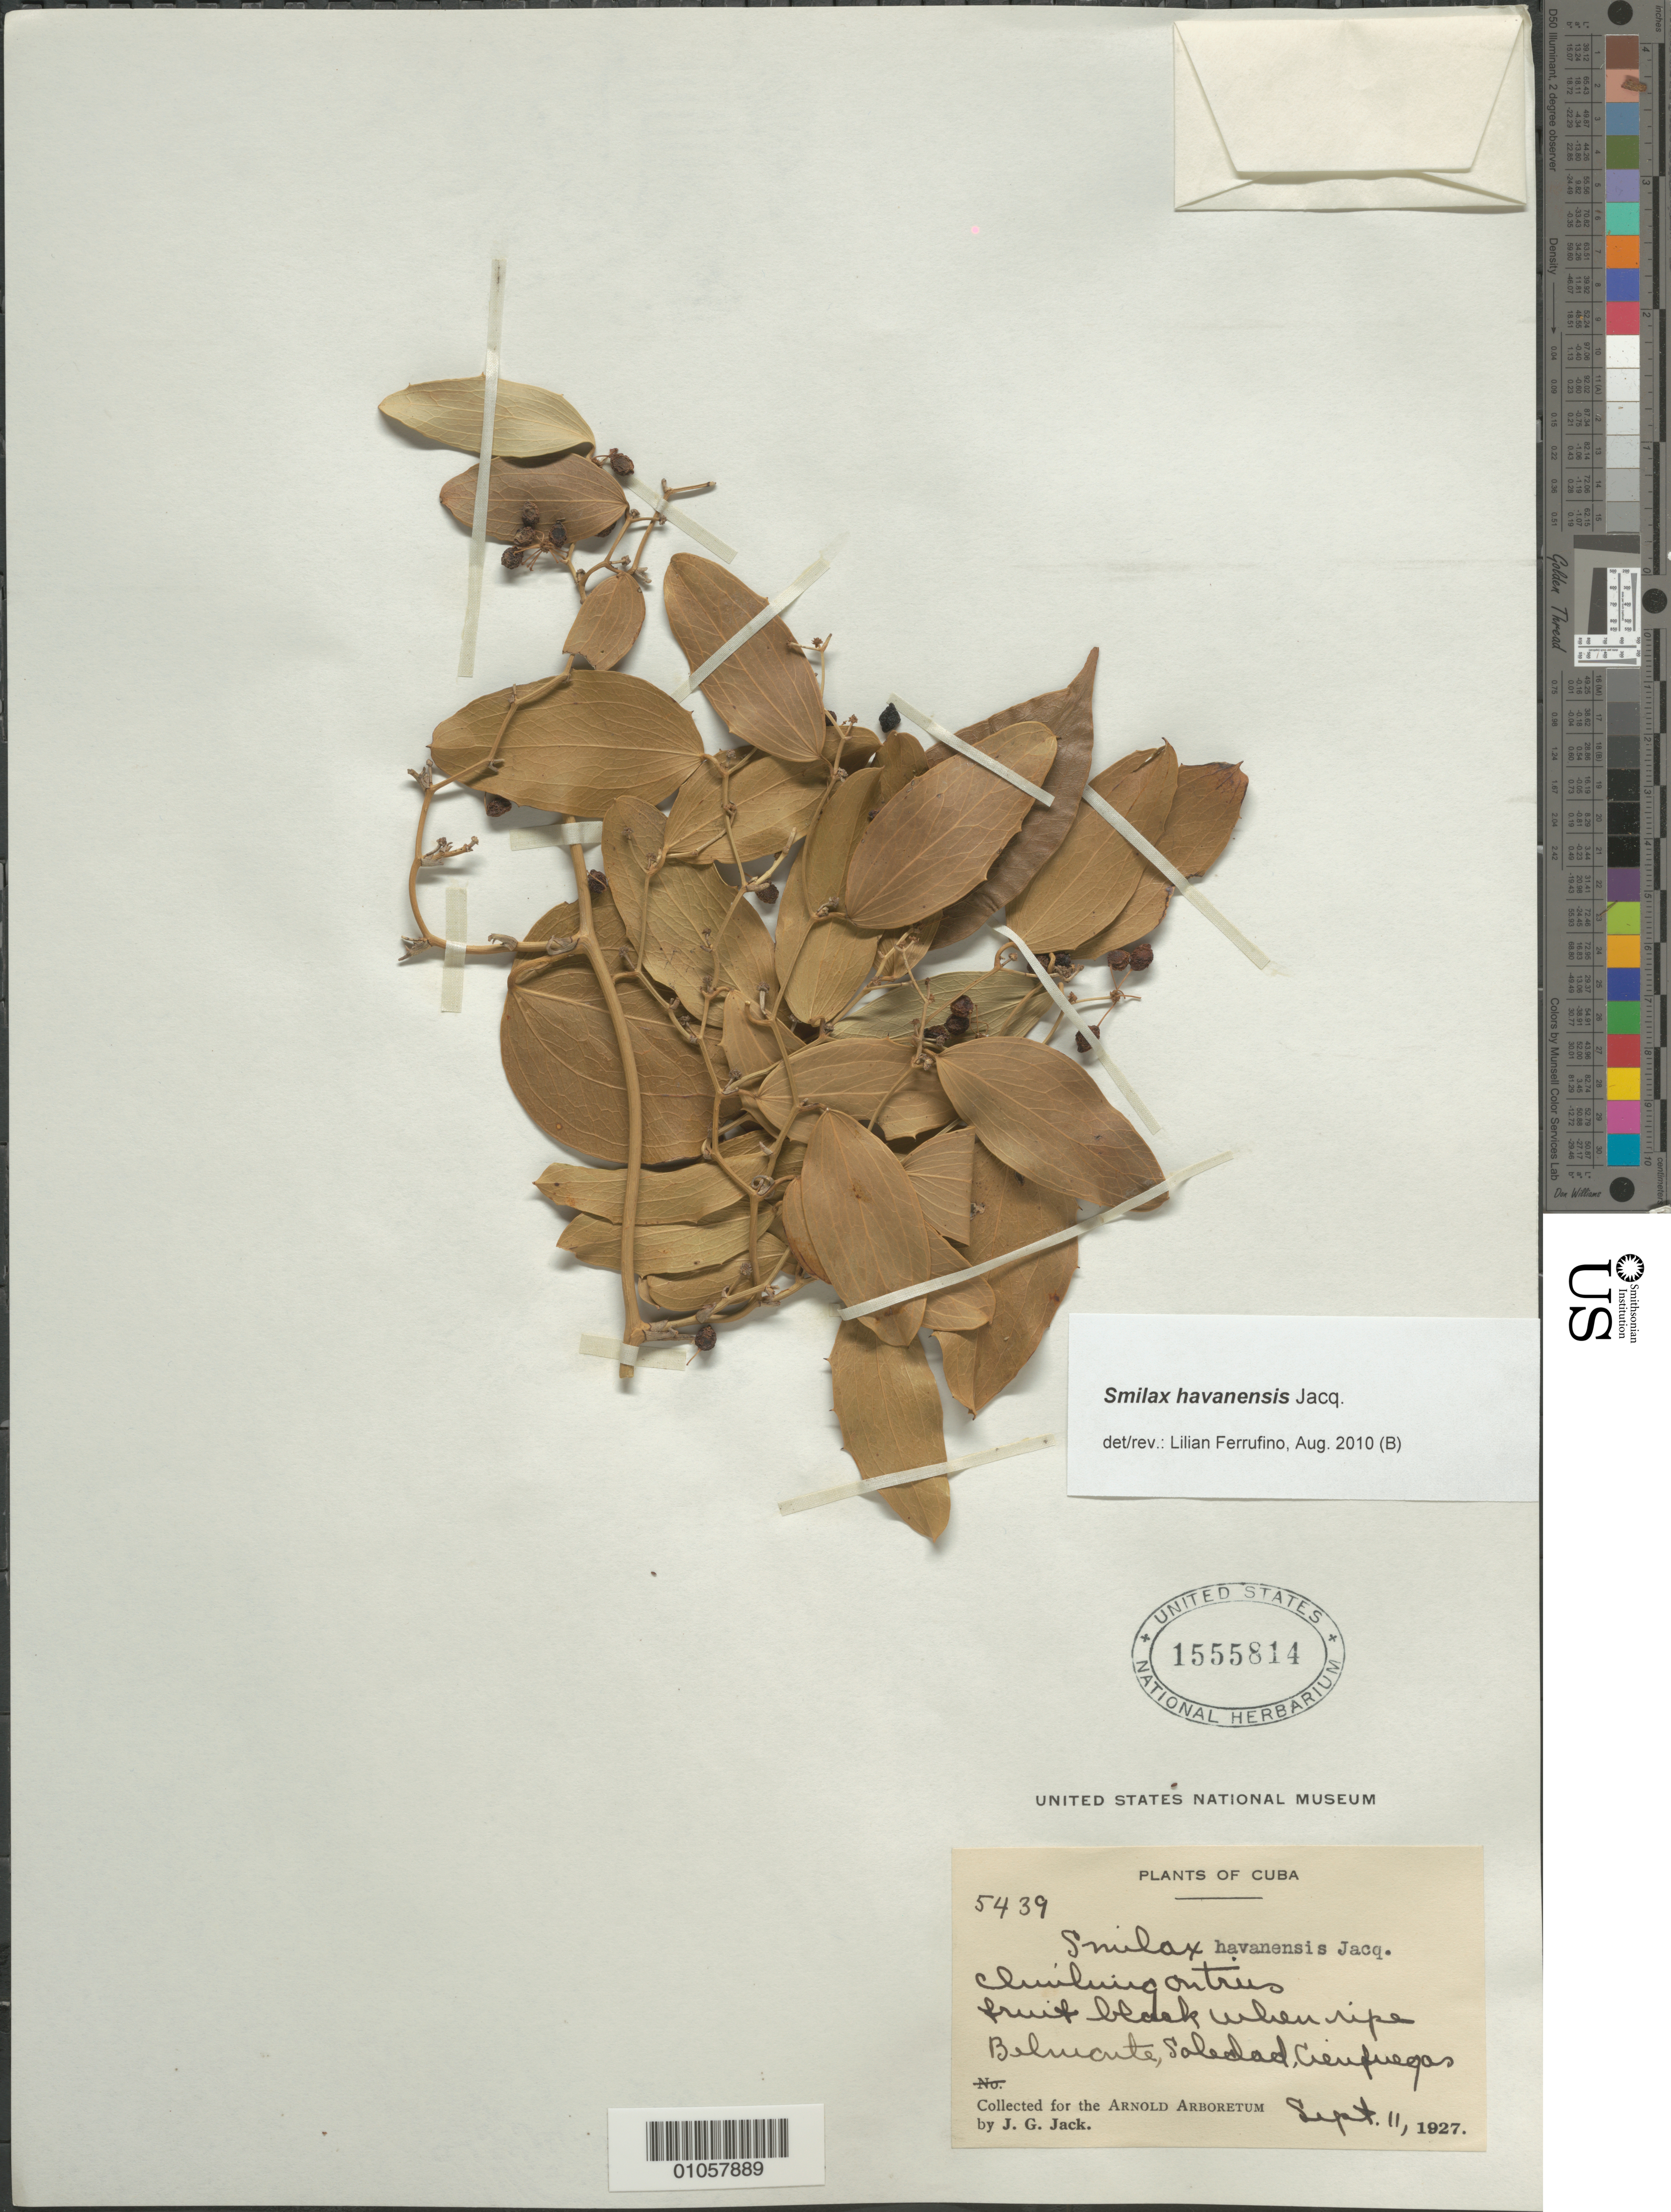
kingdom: Plantae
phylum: Tracheophyta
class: Liliopsida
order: Liliales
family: Smilacaceae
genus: Smilax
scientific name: Smilax havanensis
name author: Jacq.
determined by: Ferrufino, L., (USJ), Herbario Universidad de Costa Rica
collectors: J. G. Jack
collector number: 5439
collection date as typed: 11 Sep 1927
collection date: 1927-09-11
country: Cuba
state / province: Cienfuegos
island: Cuba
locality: Soledad, Cienfuegos, Belmaute [?]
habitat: Climbing on trees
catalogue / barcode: US 1555814